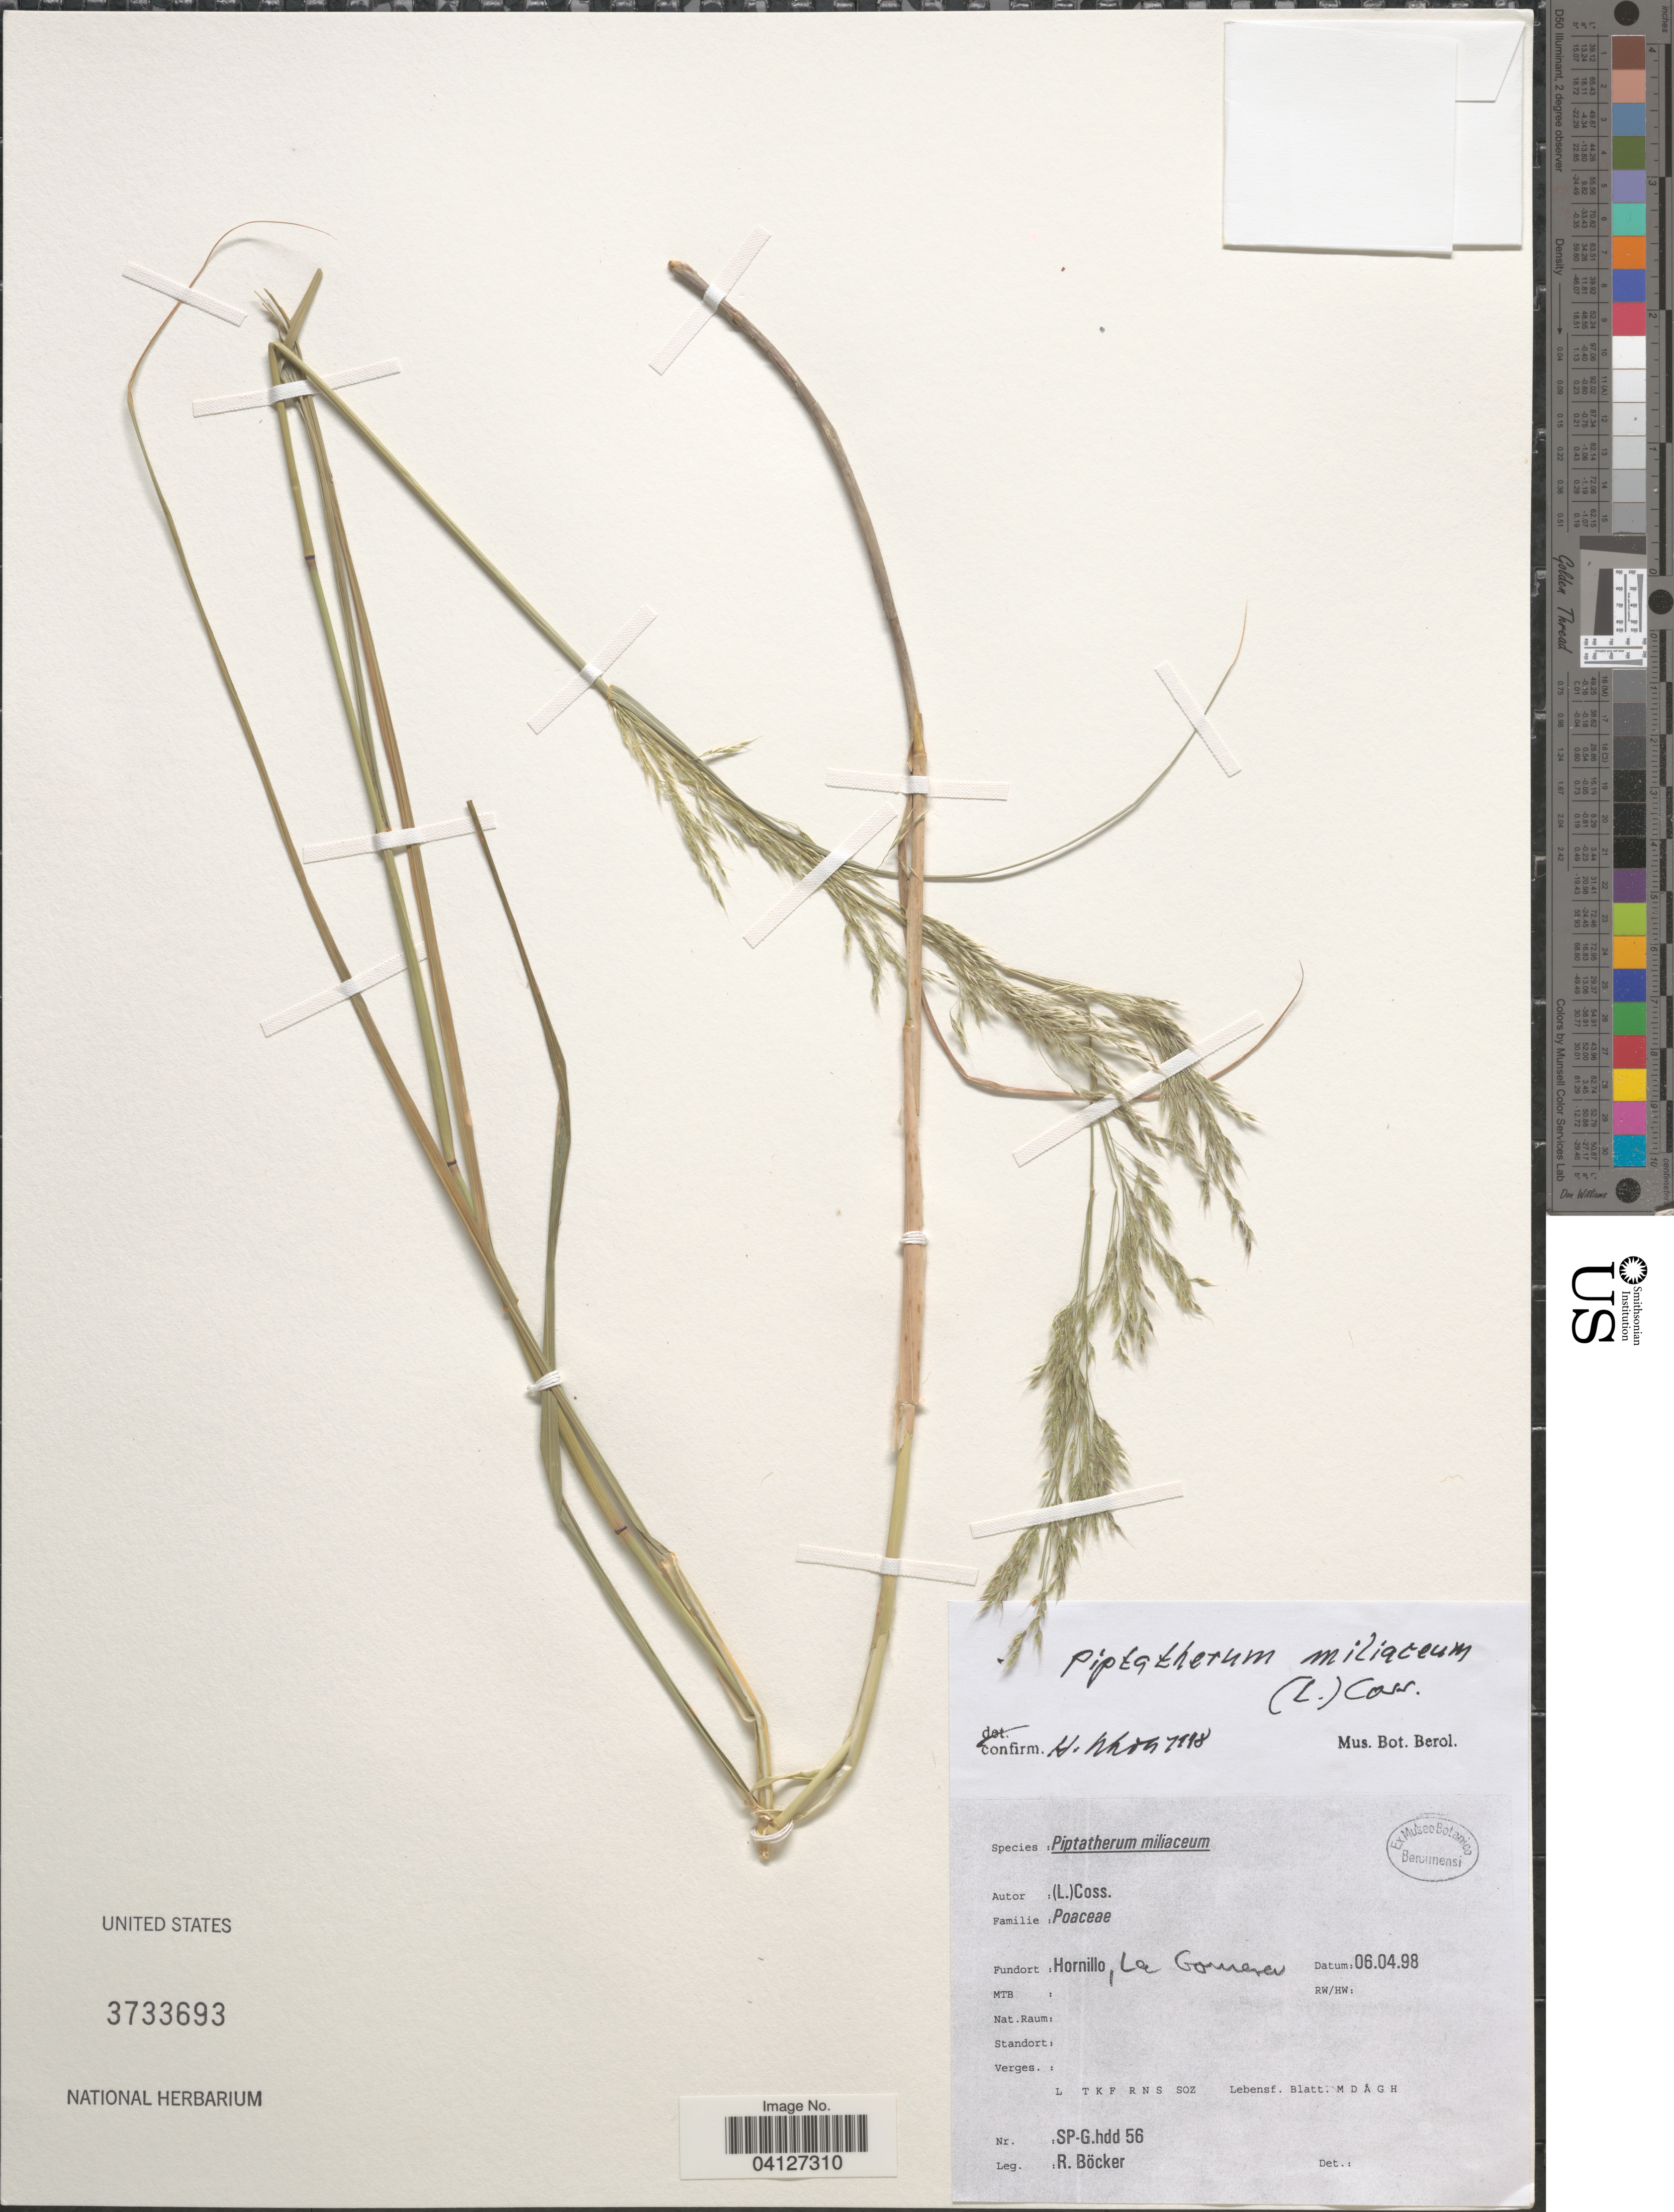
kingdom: Plantae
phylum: Tracheophyta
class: Liliopsida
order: Poales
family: Poaceae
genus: Piptatherum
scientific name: Piptatherum miliaceum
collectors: R. Böcker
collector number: SP-G.hdd56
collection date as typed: Transcribed d/m/y: 6/4/98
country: Spain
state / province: Canarias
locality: Hornillo.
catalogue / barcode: US 3733693